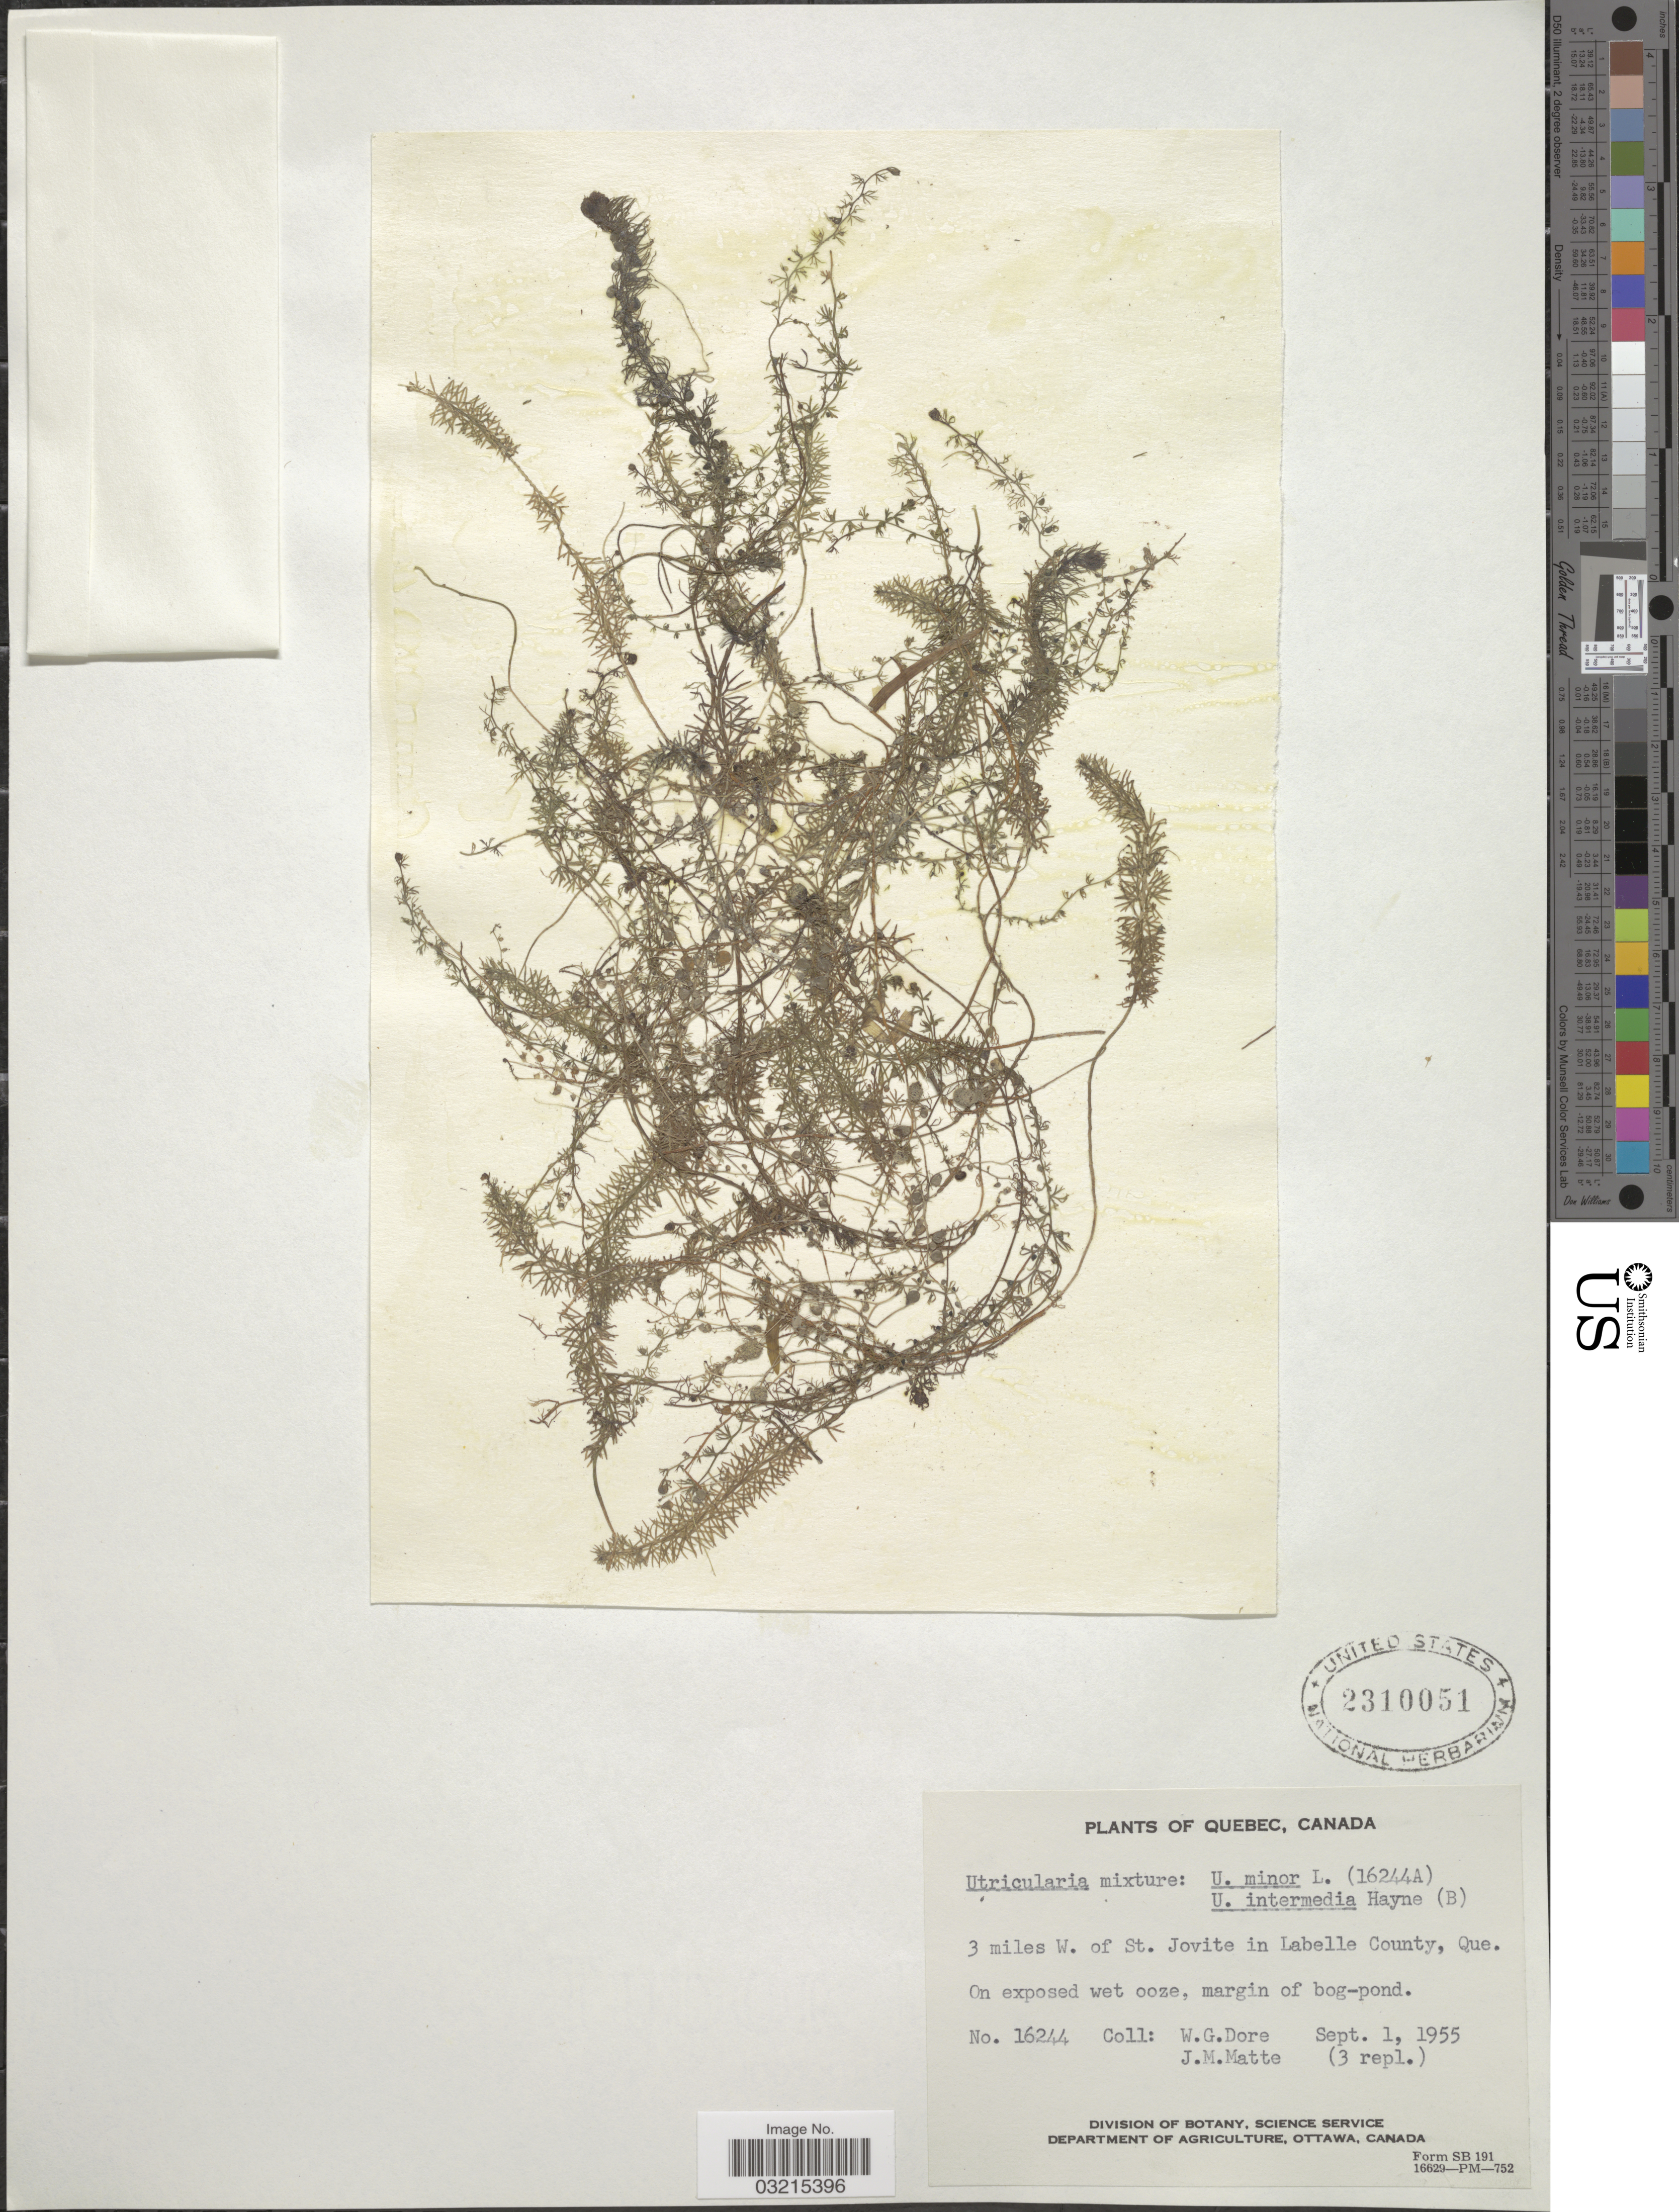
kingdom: Plantae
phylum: Tracheophyta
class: Magnoliopsida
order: Lamiales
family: Lentibulariaceae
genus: Utricularia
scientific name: Utricularia minor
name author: L.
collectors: W. Dore & J. Matte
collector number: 16244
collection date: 1955-09-01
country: Canada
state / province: Quebec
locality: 3 miles W. of St. Jovite in Labelle County, Que.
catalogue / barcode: US 2310051